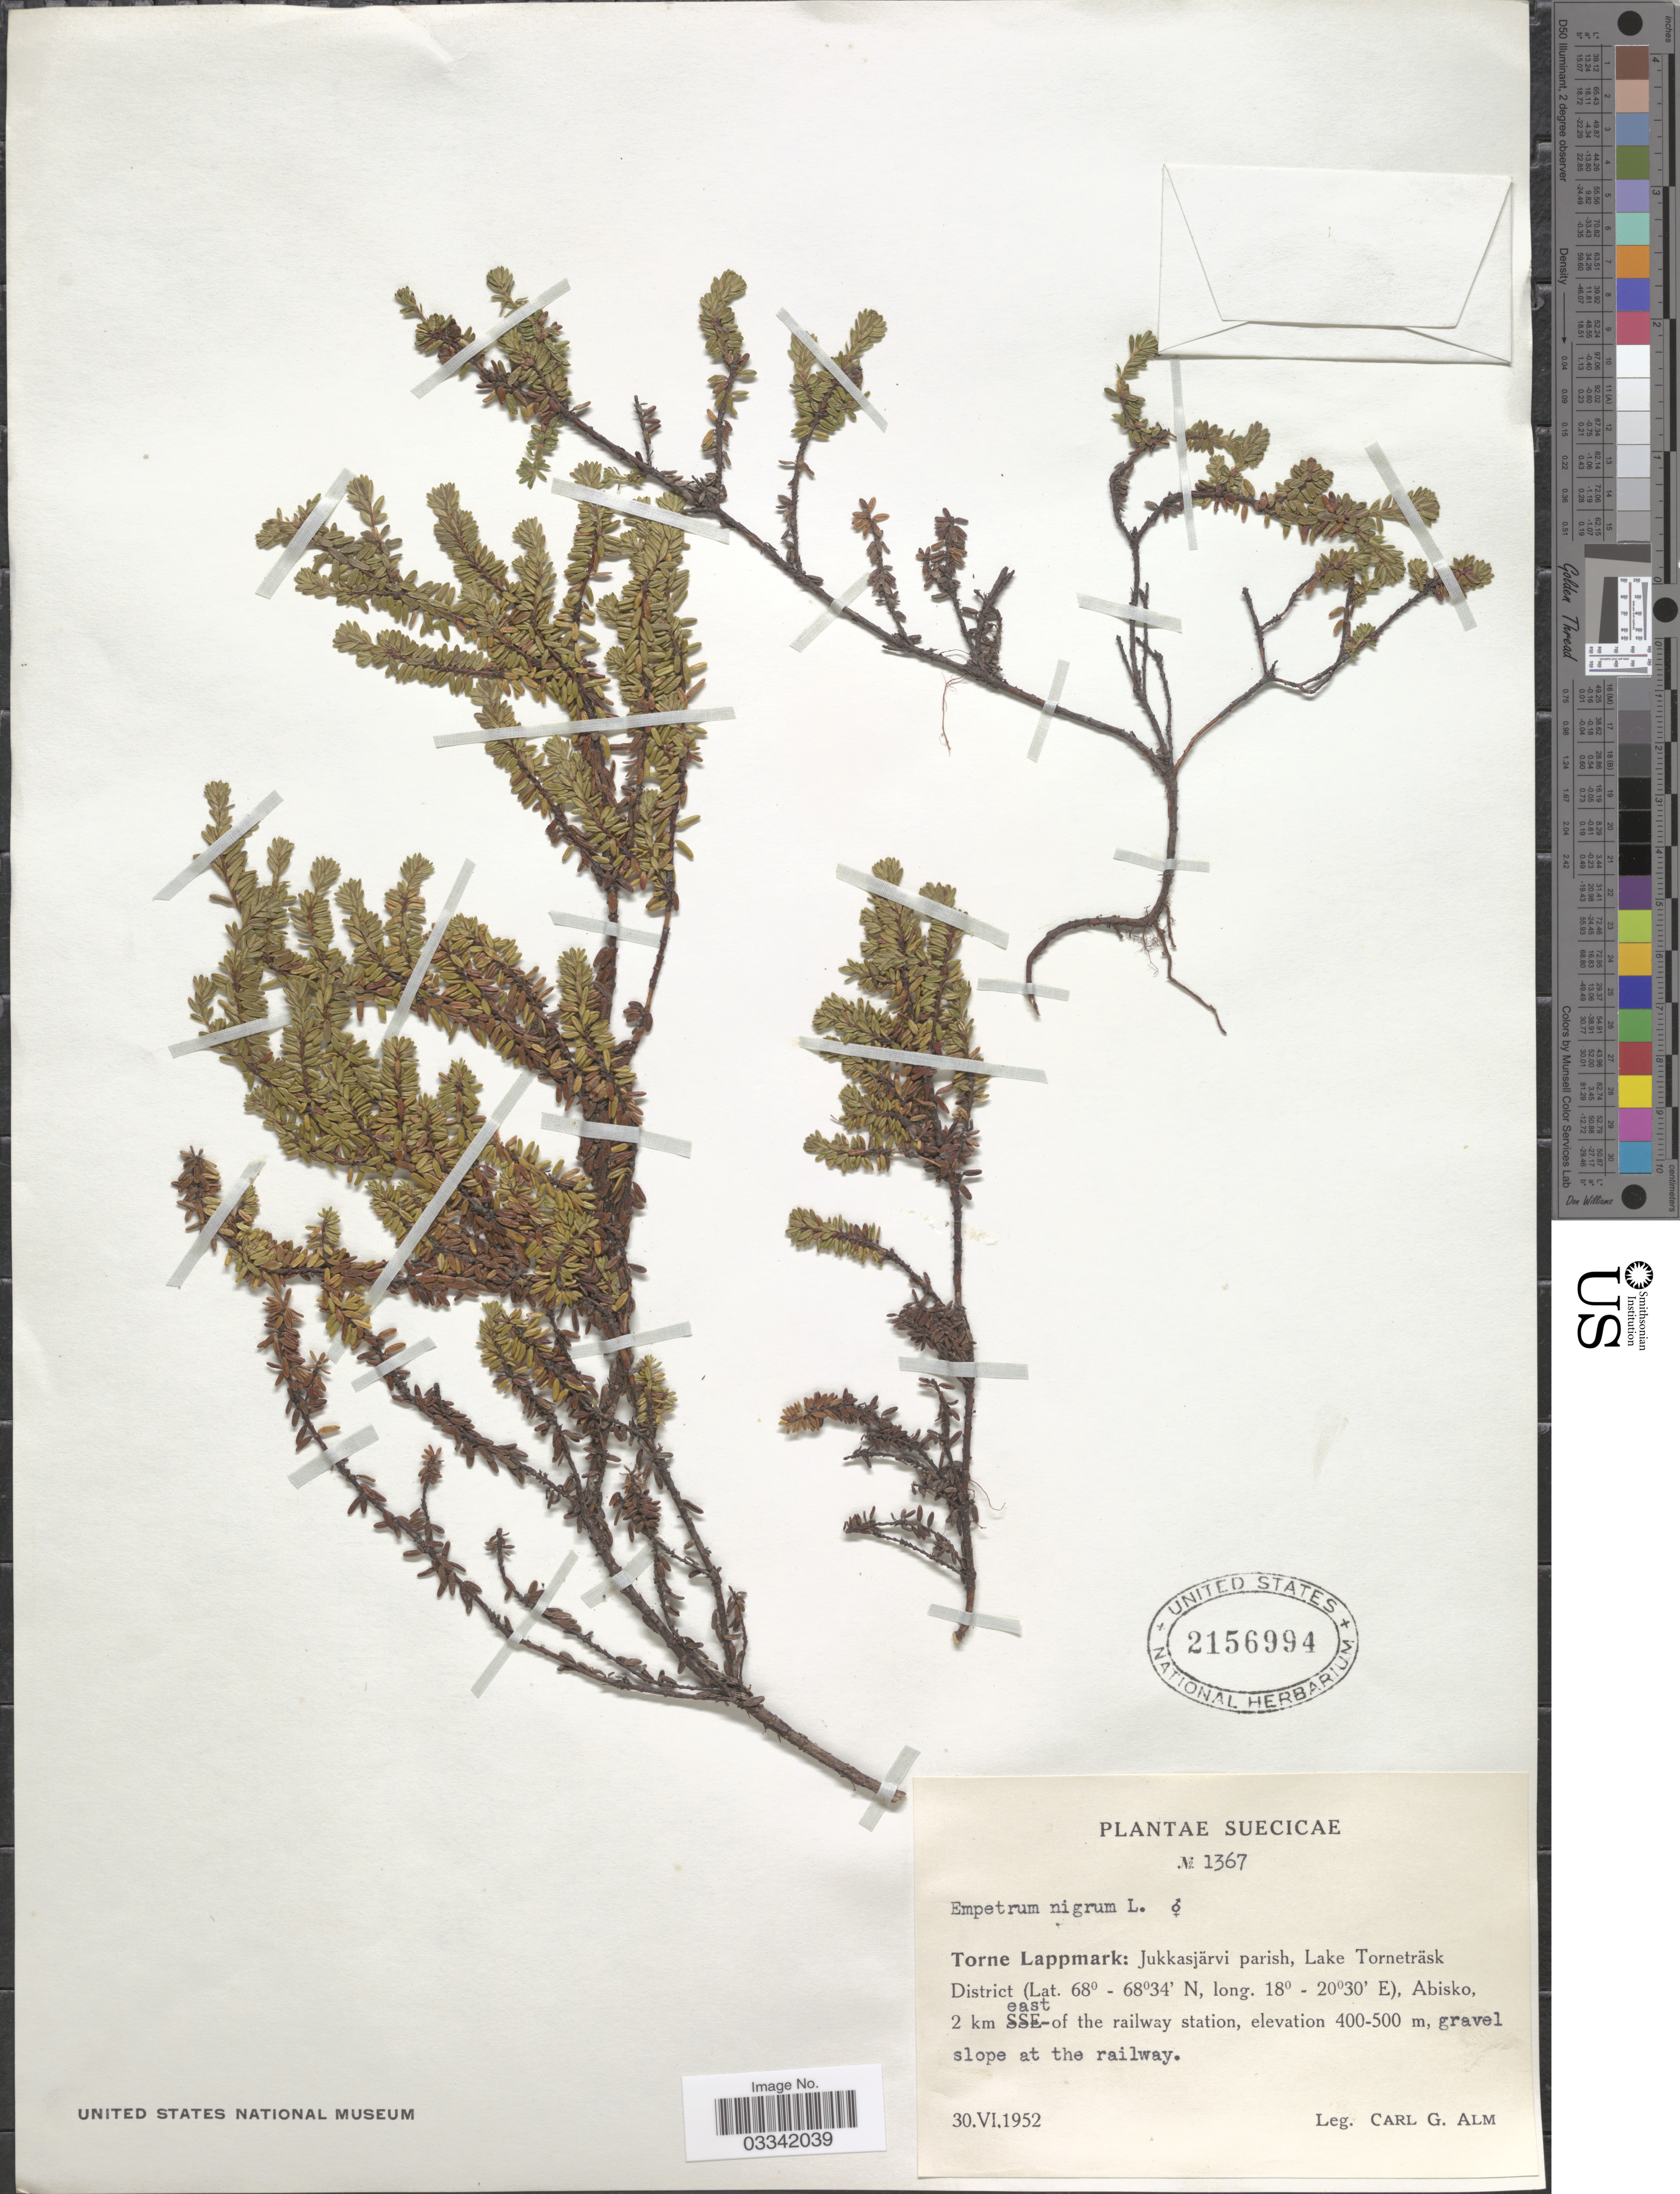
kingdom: Plantae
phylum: Tracheophyta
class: Magnoliopsida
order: Ericales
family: Ericaceae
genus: Empetrum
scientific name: Empetrum nigrum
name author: L.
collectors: C. G. Alm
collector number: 1367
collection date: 1952-07-30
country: Sweden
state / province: Norrbotten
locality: Suecicae, Torne Lappmark: Jukkasjärvi parish, Lake Torneträsk District, Abisko, 2 km east of the railway station.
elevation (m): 400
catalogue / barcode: US 2156994